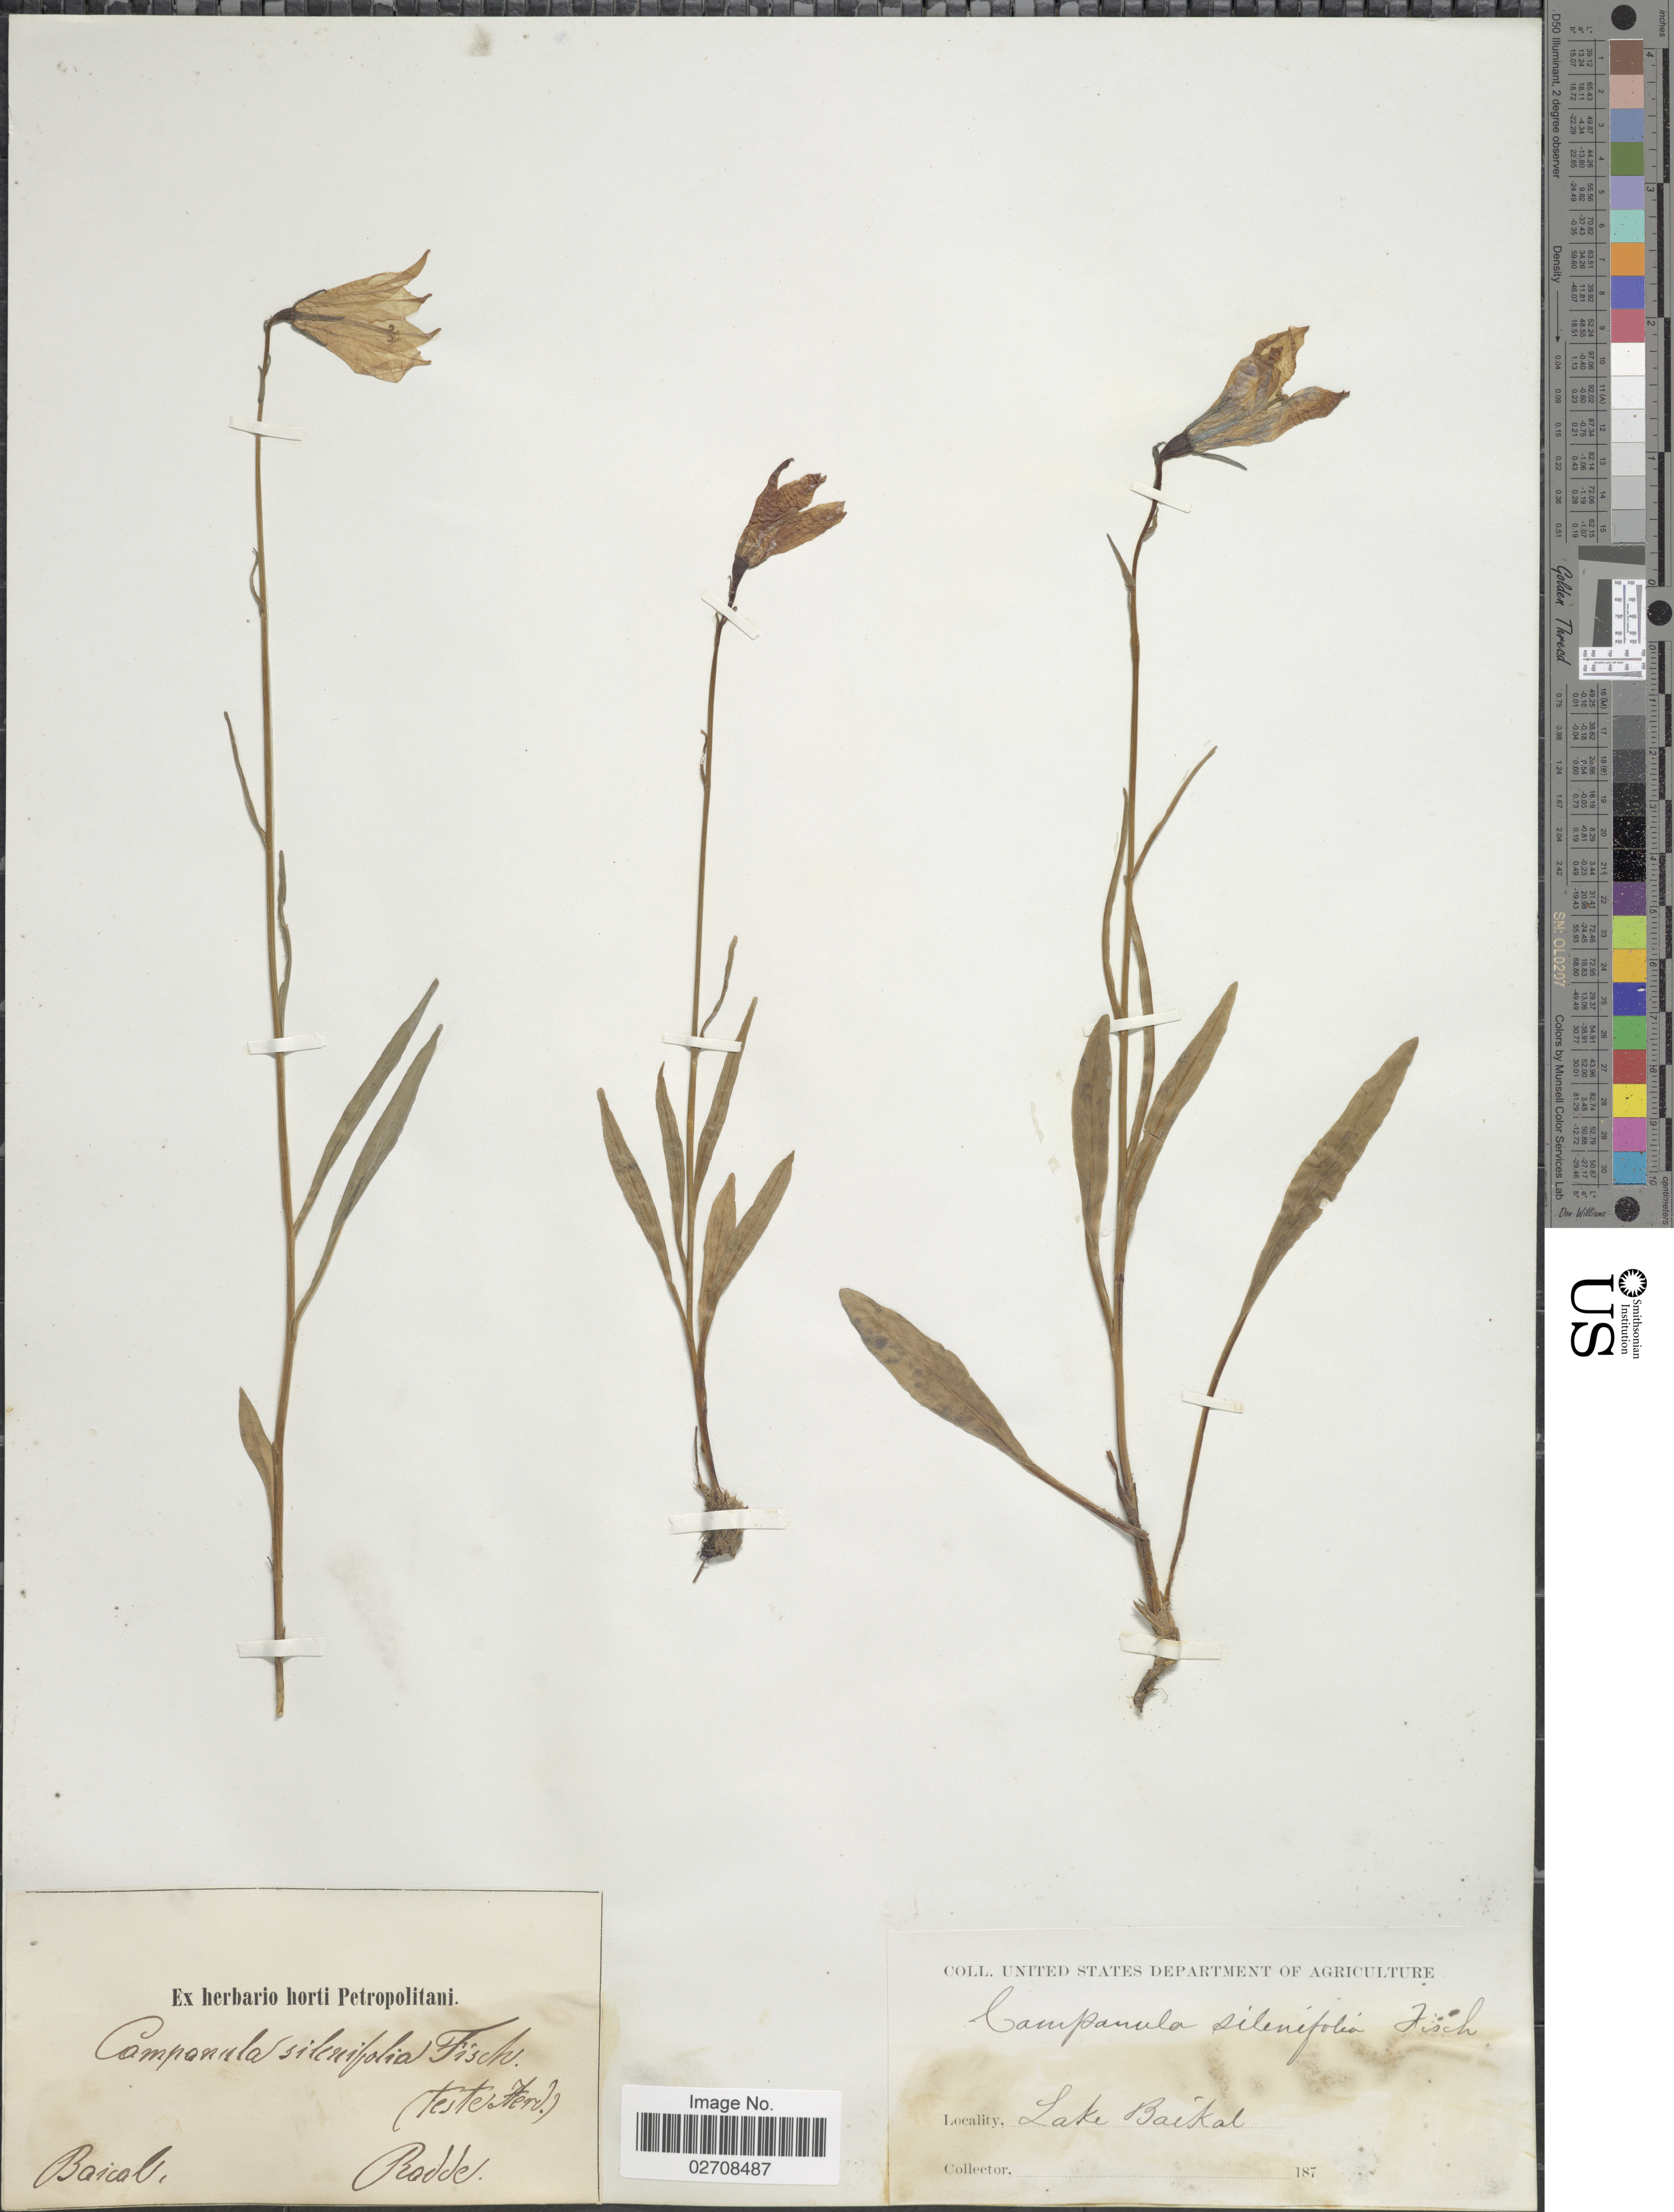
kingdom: Plantae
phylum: Tracheophyta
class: Magnoliopsida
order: Asterales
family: Campanulaceae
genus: Campanula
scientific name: Campanula silenifolia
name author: Host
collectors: G. F. R. J. von Radde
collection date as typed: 187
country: Russian Federation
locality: Lake Baikal. Baical.